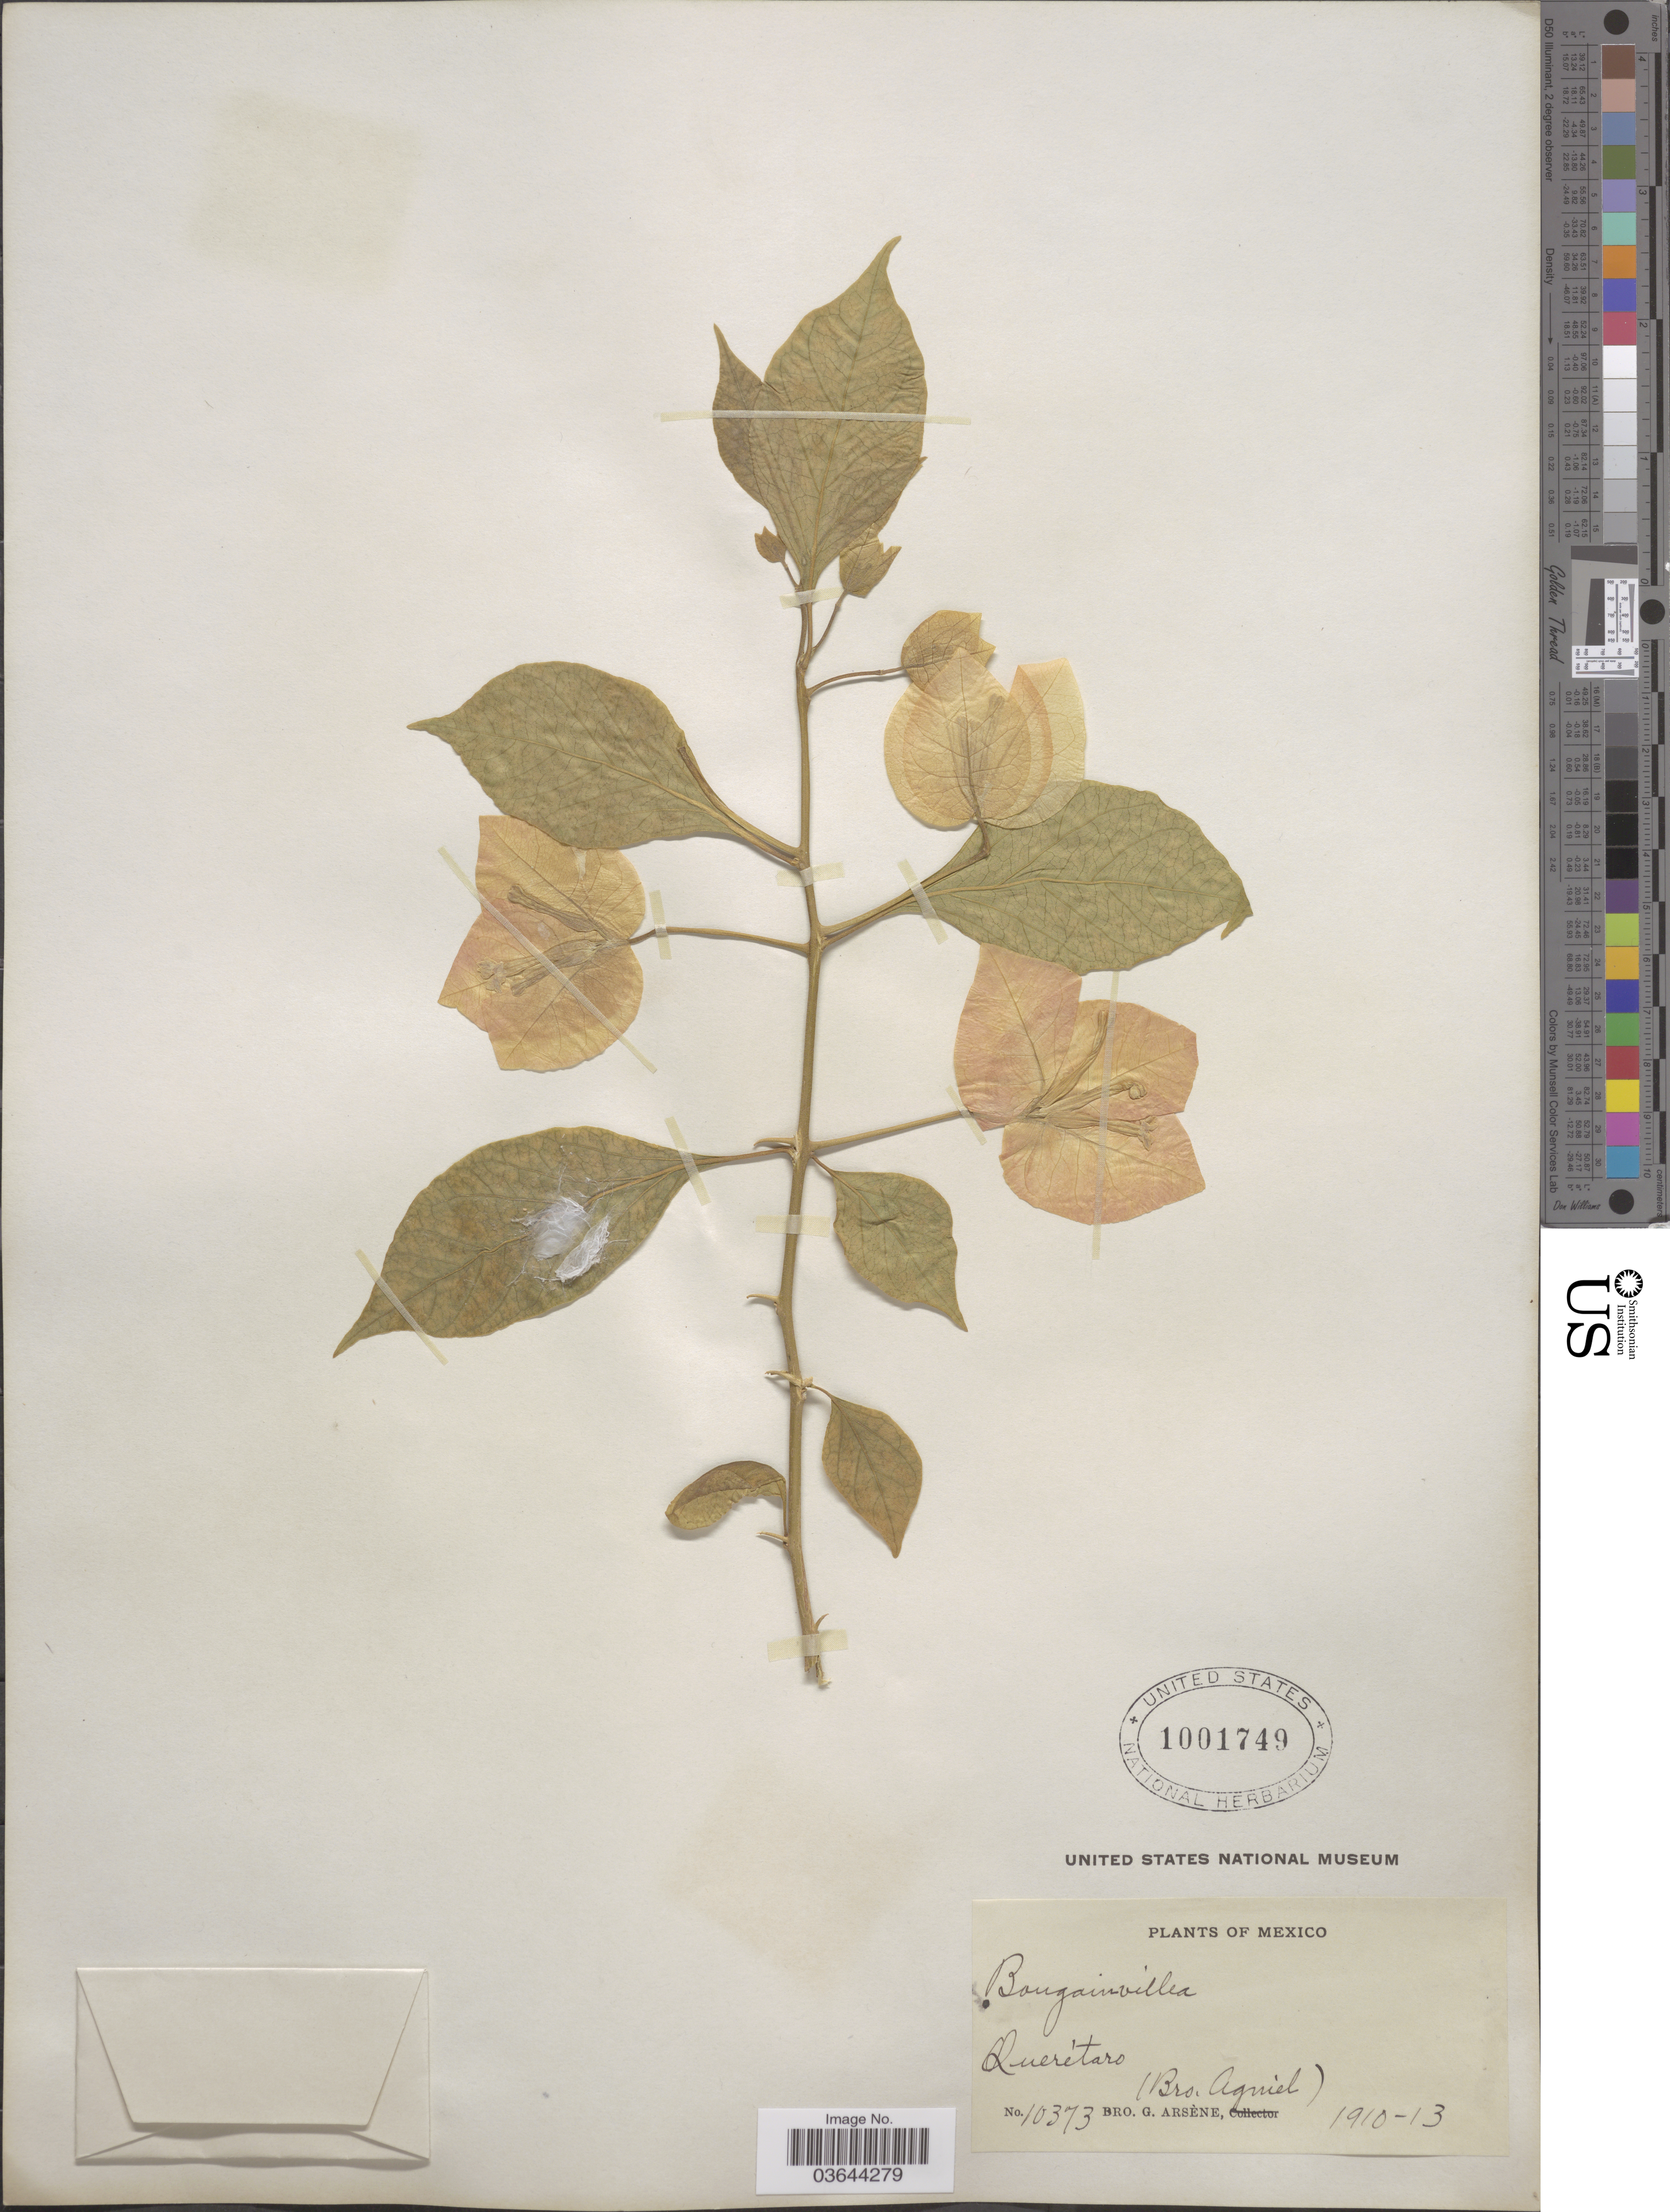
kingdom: Plantae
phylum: Tracheophyta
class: Magnoliopsida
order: Caryophyllales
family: Nyctaginaceae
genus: Bougainvillea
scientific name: Bougainvillea glabra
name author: Choisy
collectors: Bro. G. Arsène & Bro. Agniel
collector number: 10373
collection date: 1910/1913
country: Mexico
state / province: Querétaro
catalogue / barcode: US 1001749